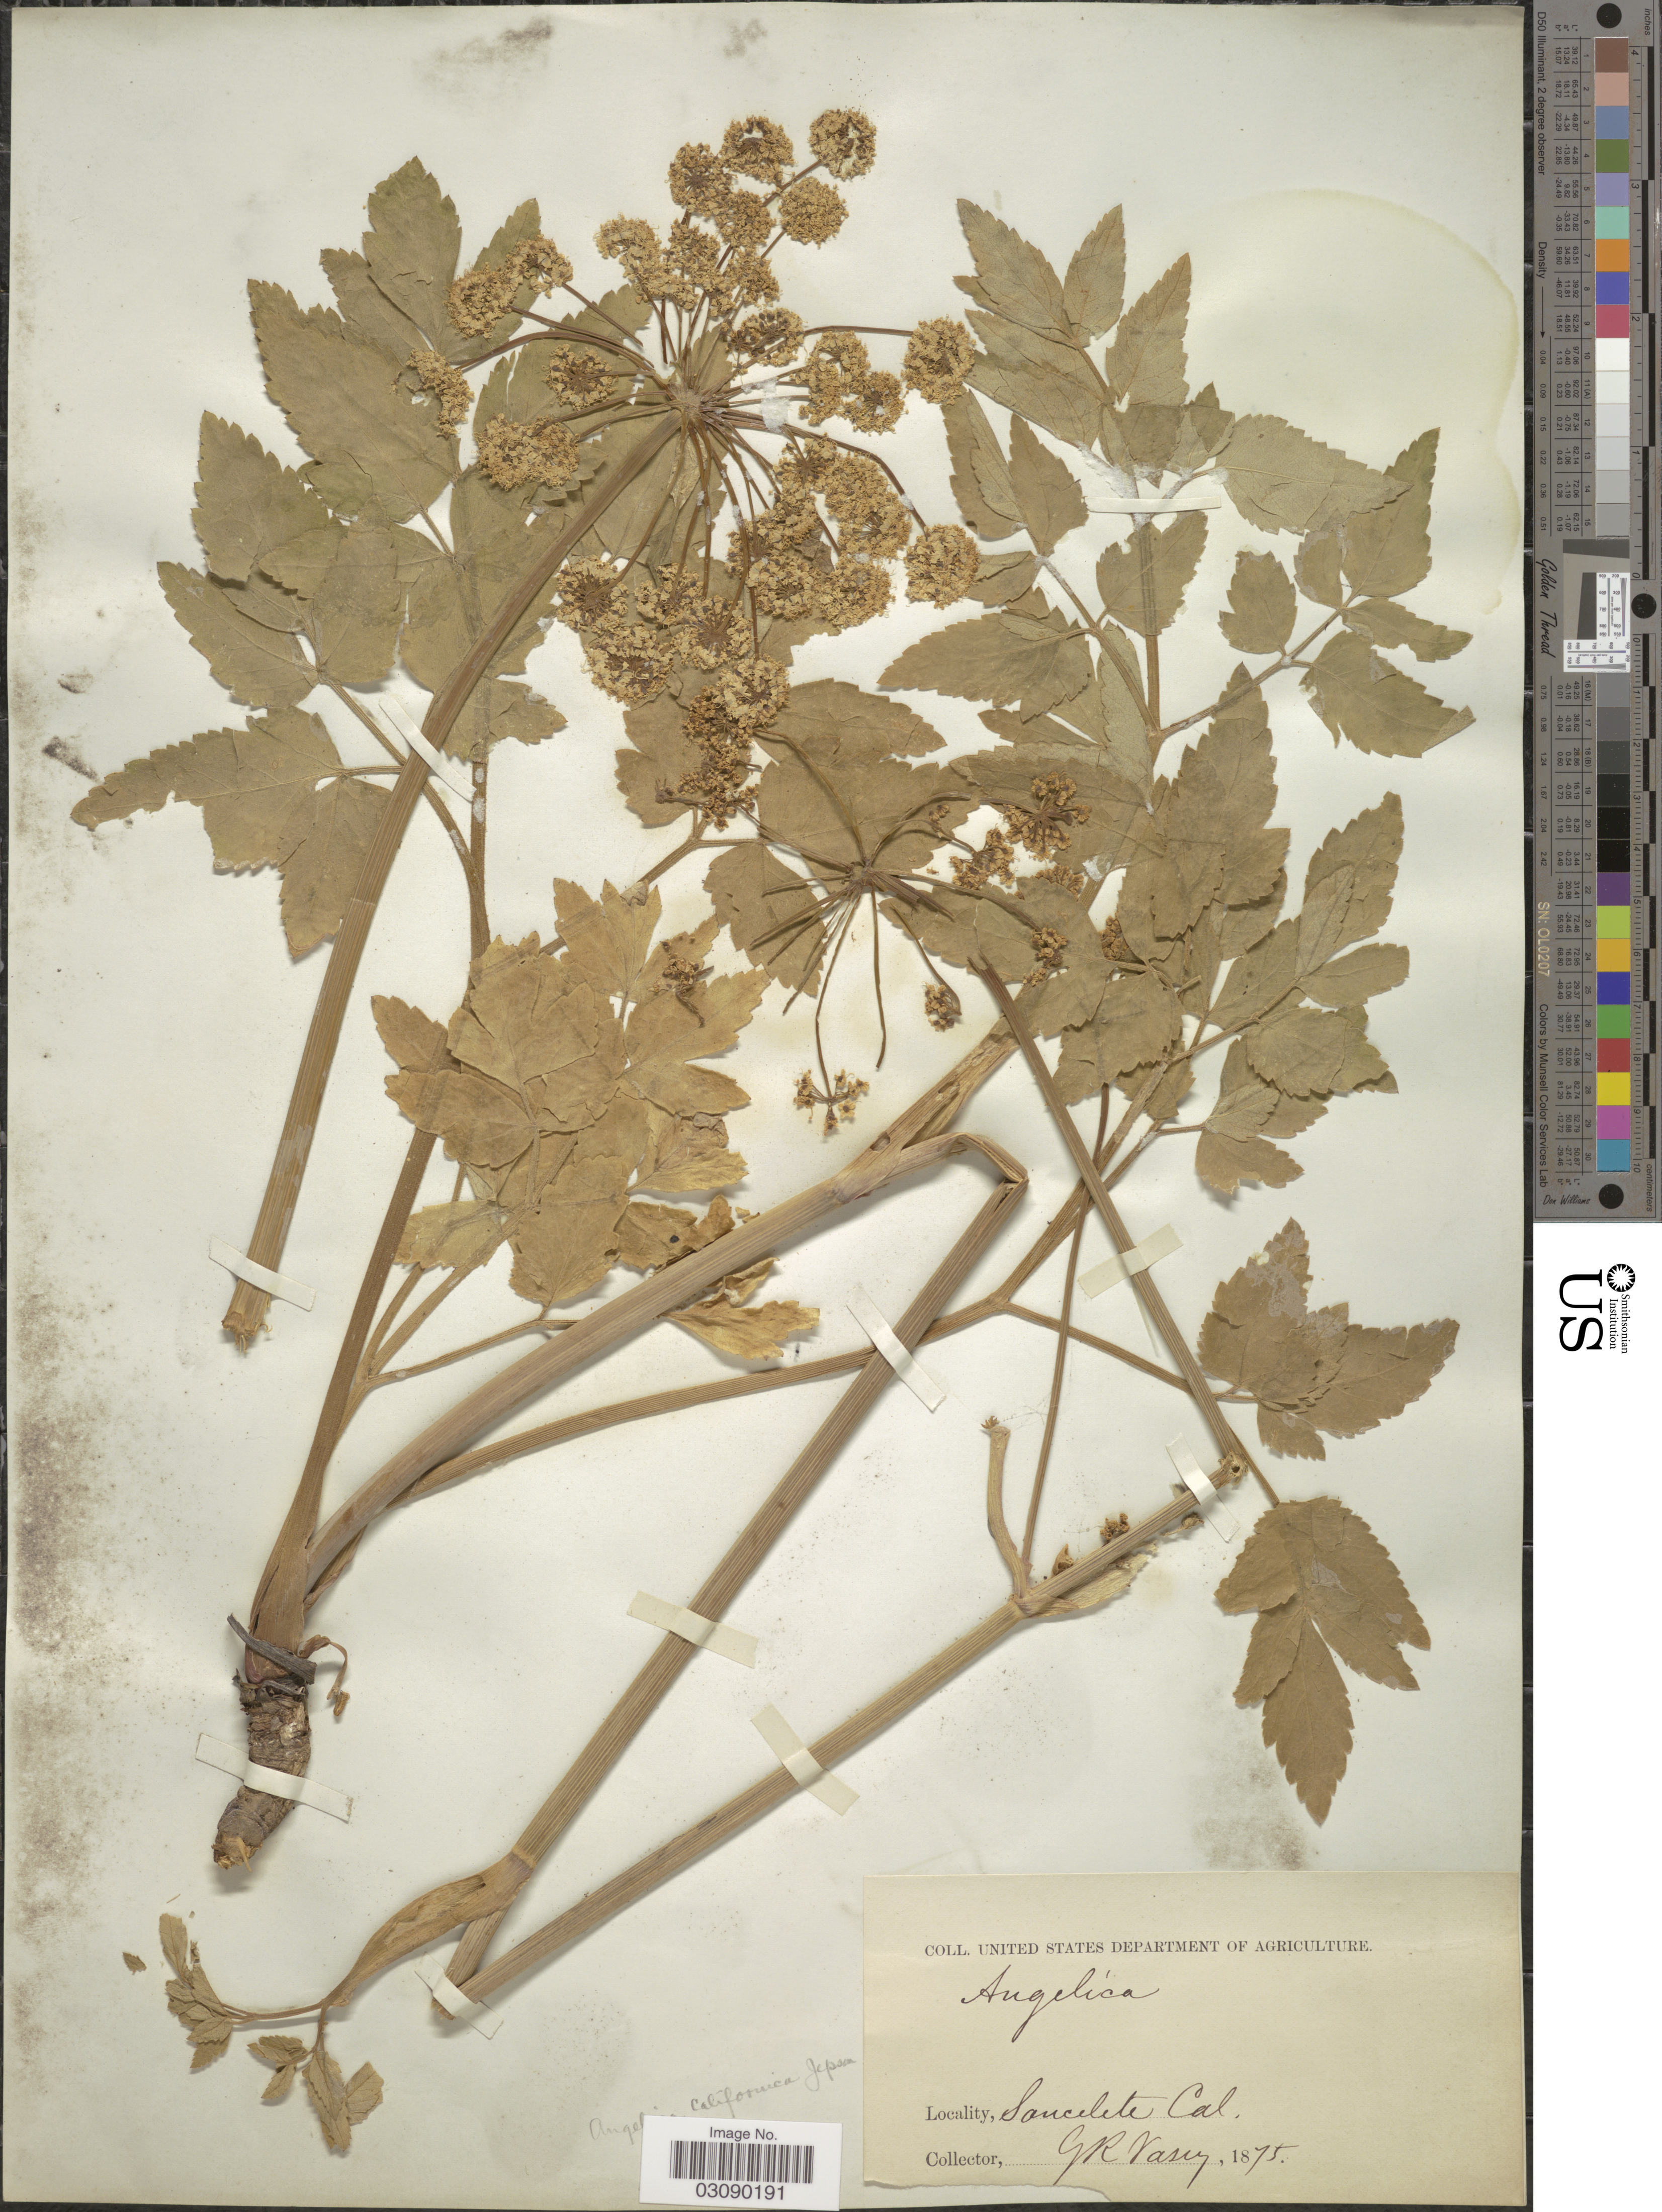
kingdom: Plantae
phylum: Tracheophyta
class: Magnoliopsida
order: Apiales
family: Apiaceae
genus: Angelica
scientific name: Angelica californica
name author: Jeps.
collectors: G. R. Vasey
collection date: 1875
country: United States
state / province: California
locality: Saucelete.